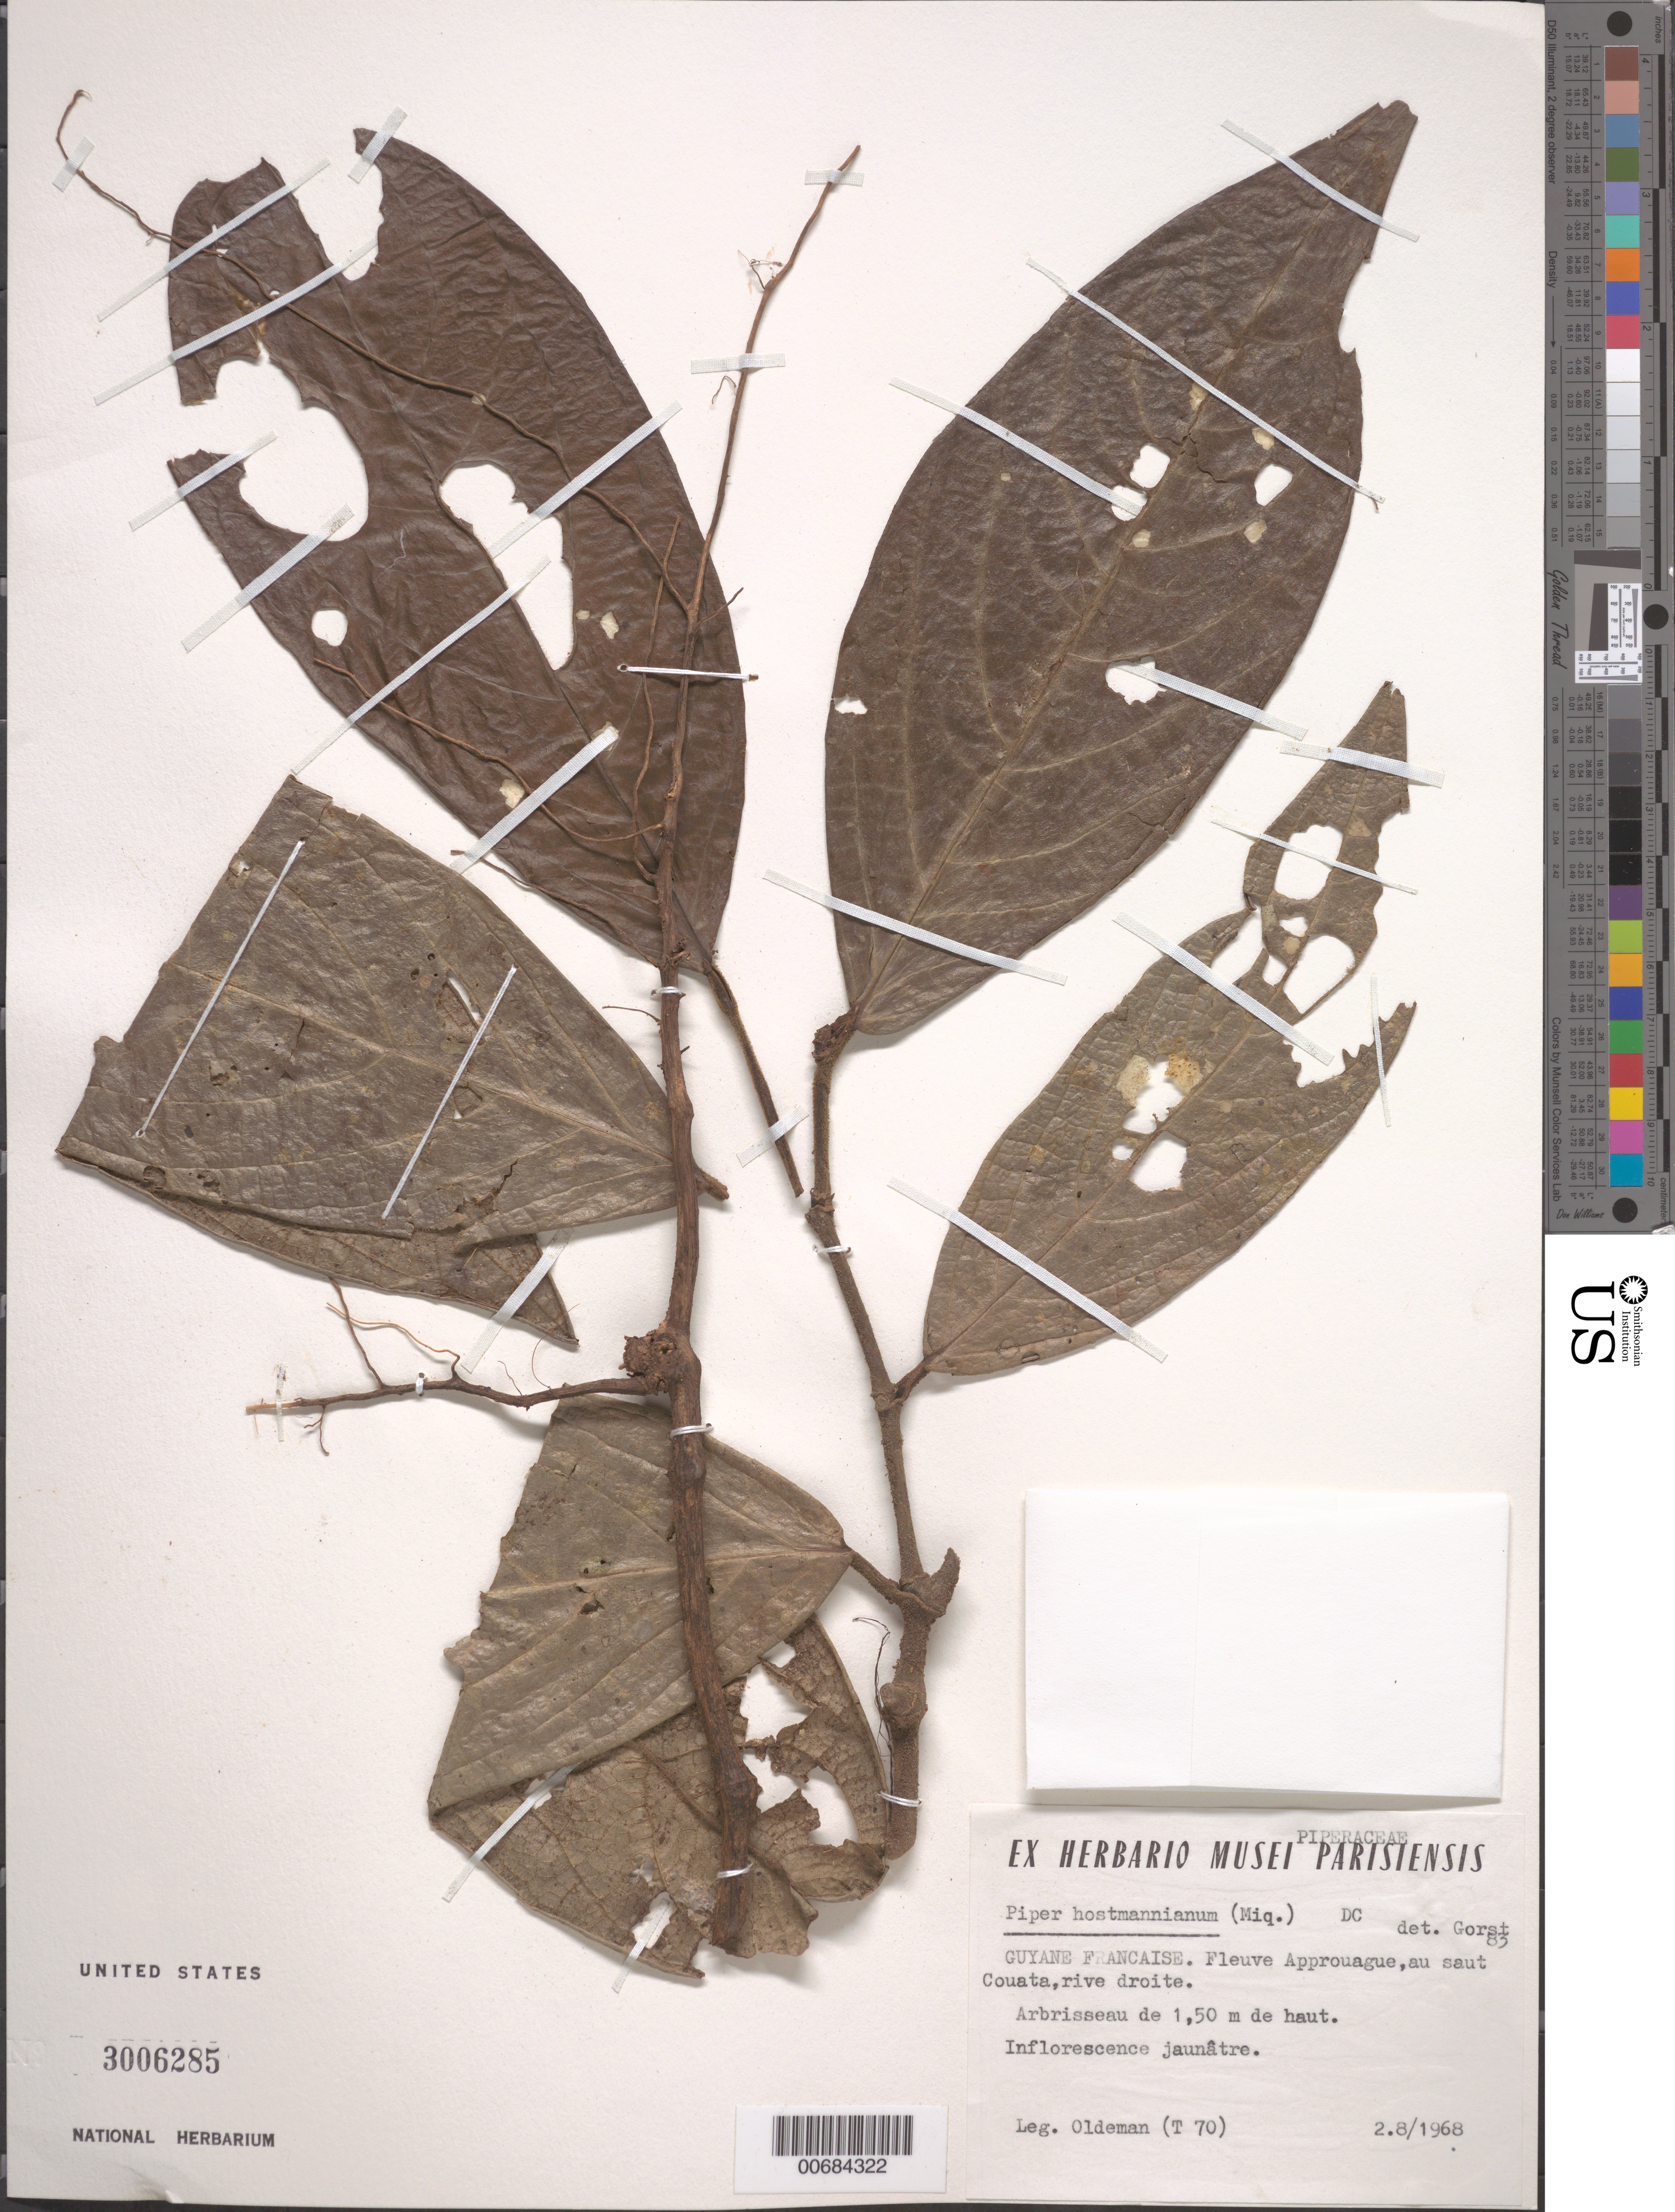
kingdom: Plantae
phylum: Tracheophyta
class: Magnoliopsida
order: Piperales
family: Piperaceae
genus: Piper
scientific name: Piper hostmannianum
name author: (Miq.) C. DC.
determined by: Görts-van Rijn, A. R. A.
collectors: R. Oldeman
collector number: T 70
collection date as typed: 2-Aug-68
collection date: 1968-08-02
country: French Guiana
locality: Approuague R., au Saut Couata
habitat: Riverbank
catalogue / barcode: US 3006285